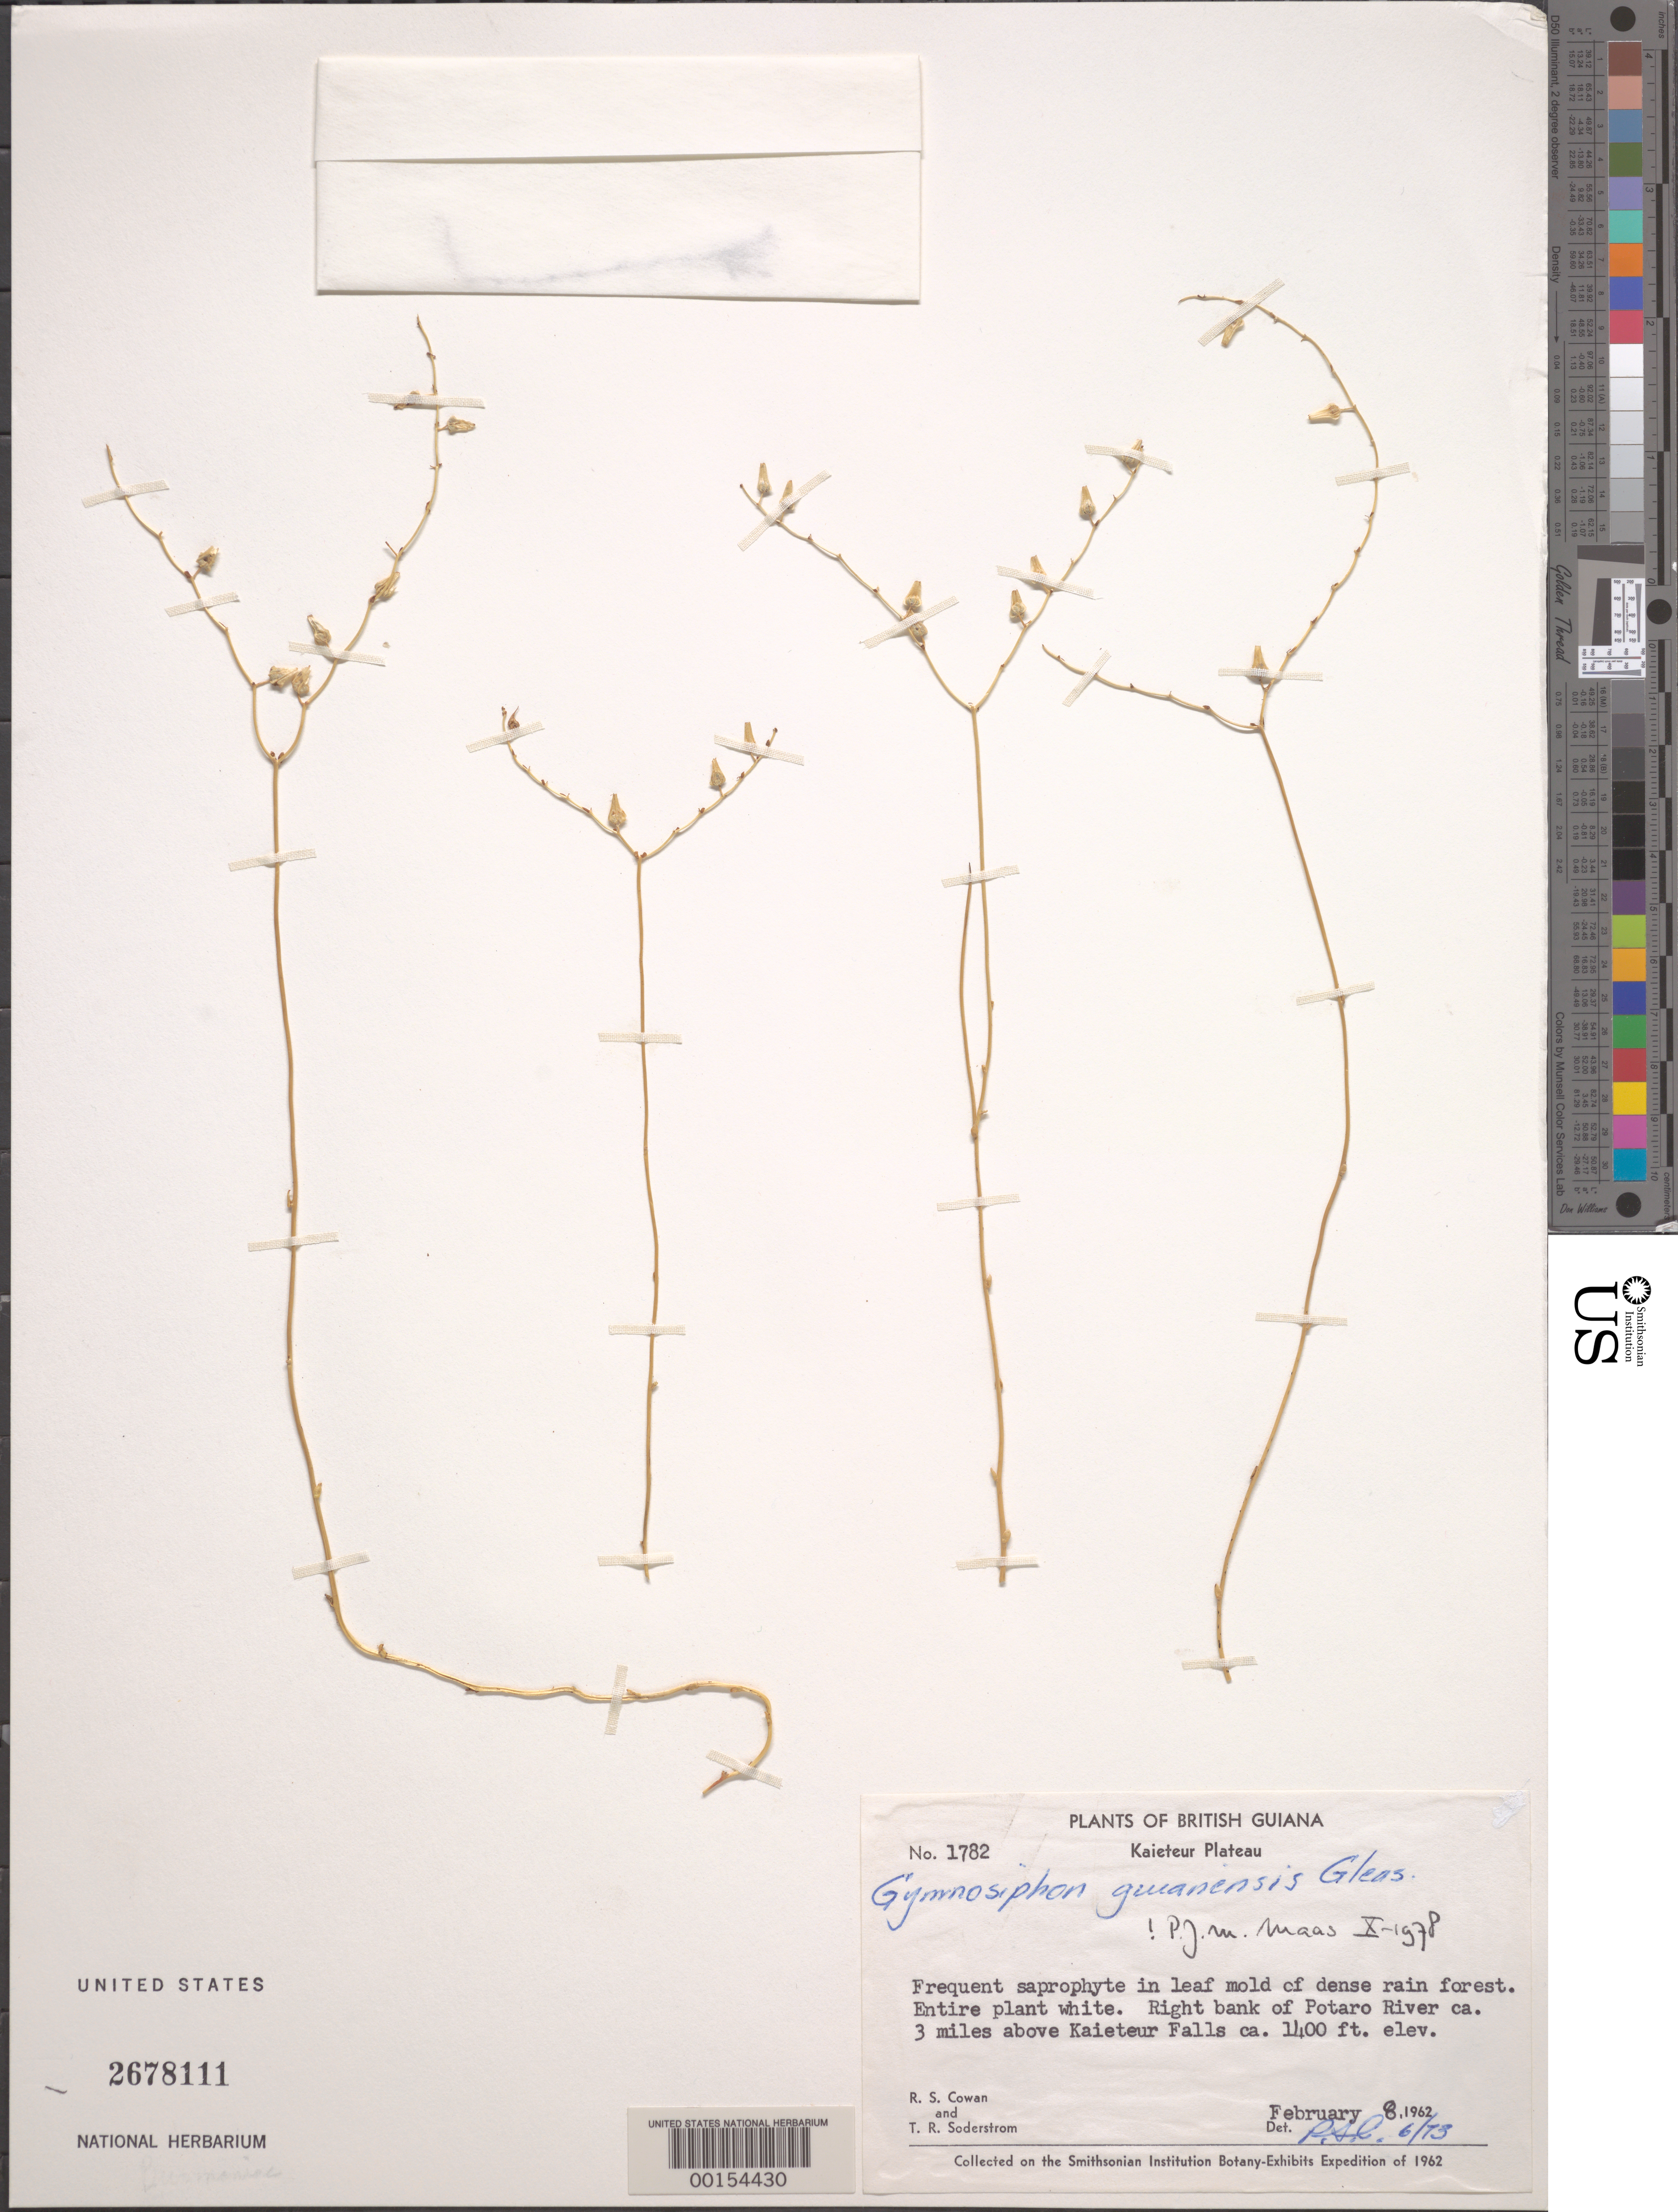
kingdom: Plantae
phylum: Tracheophyta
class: Liliopsida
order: Dioscoreales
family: Burmanniaceae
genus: Gymnosiphon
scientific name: Gymnosiphon guianensis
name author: Gleason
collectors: R. S. Cowan & T. R. Soderstrom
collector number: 1782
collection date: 1962-02-08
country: Guyana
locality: British Guiana. Kaieteur Plateau. Right bank of Potaro River ca. 3 miles above Kaieteur Falls.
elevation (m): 427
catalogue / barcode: US 2678111